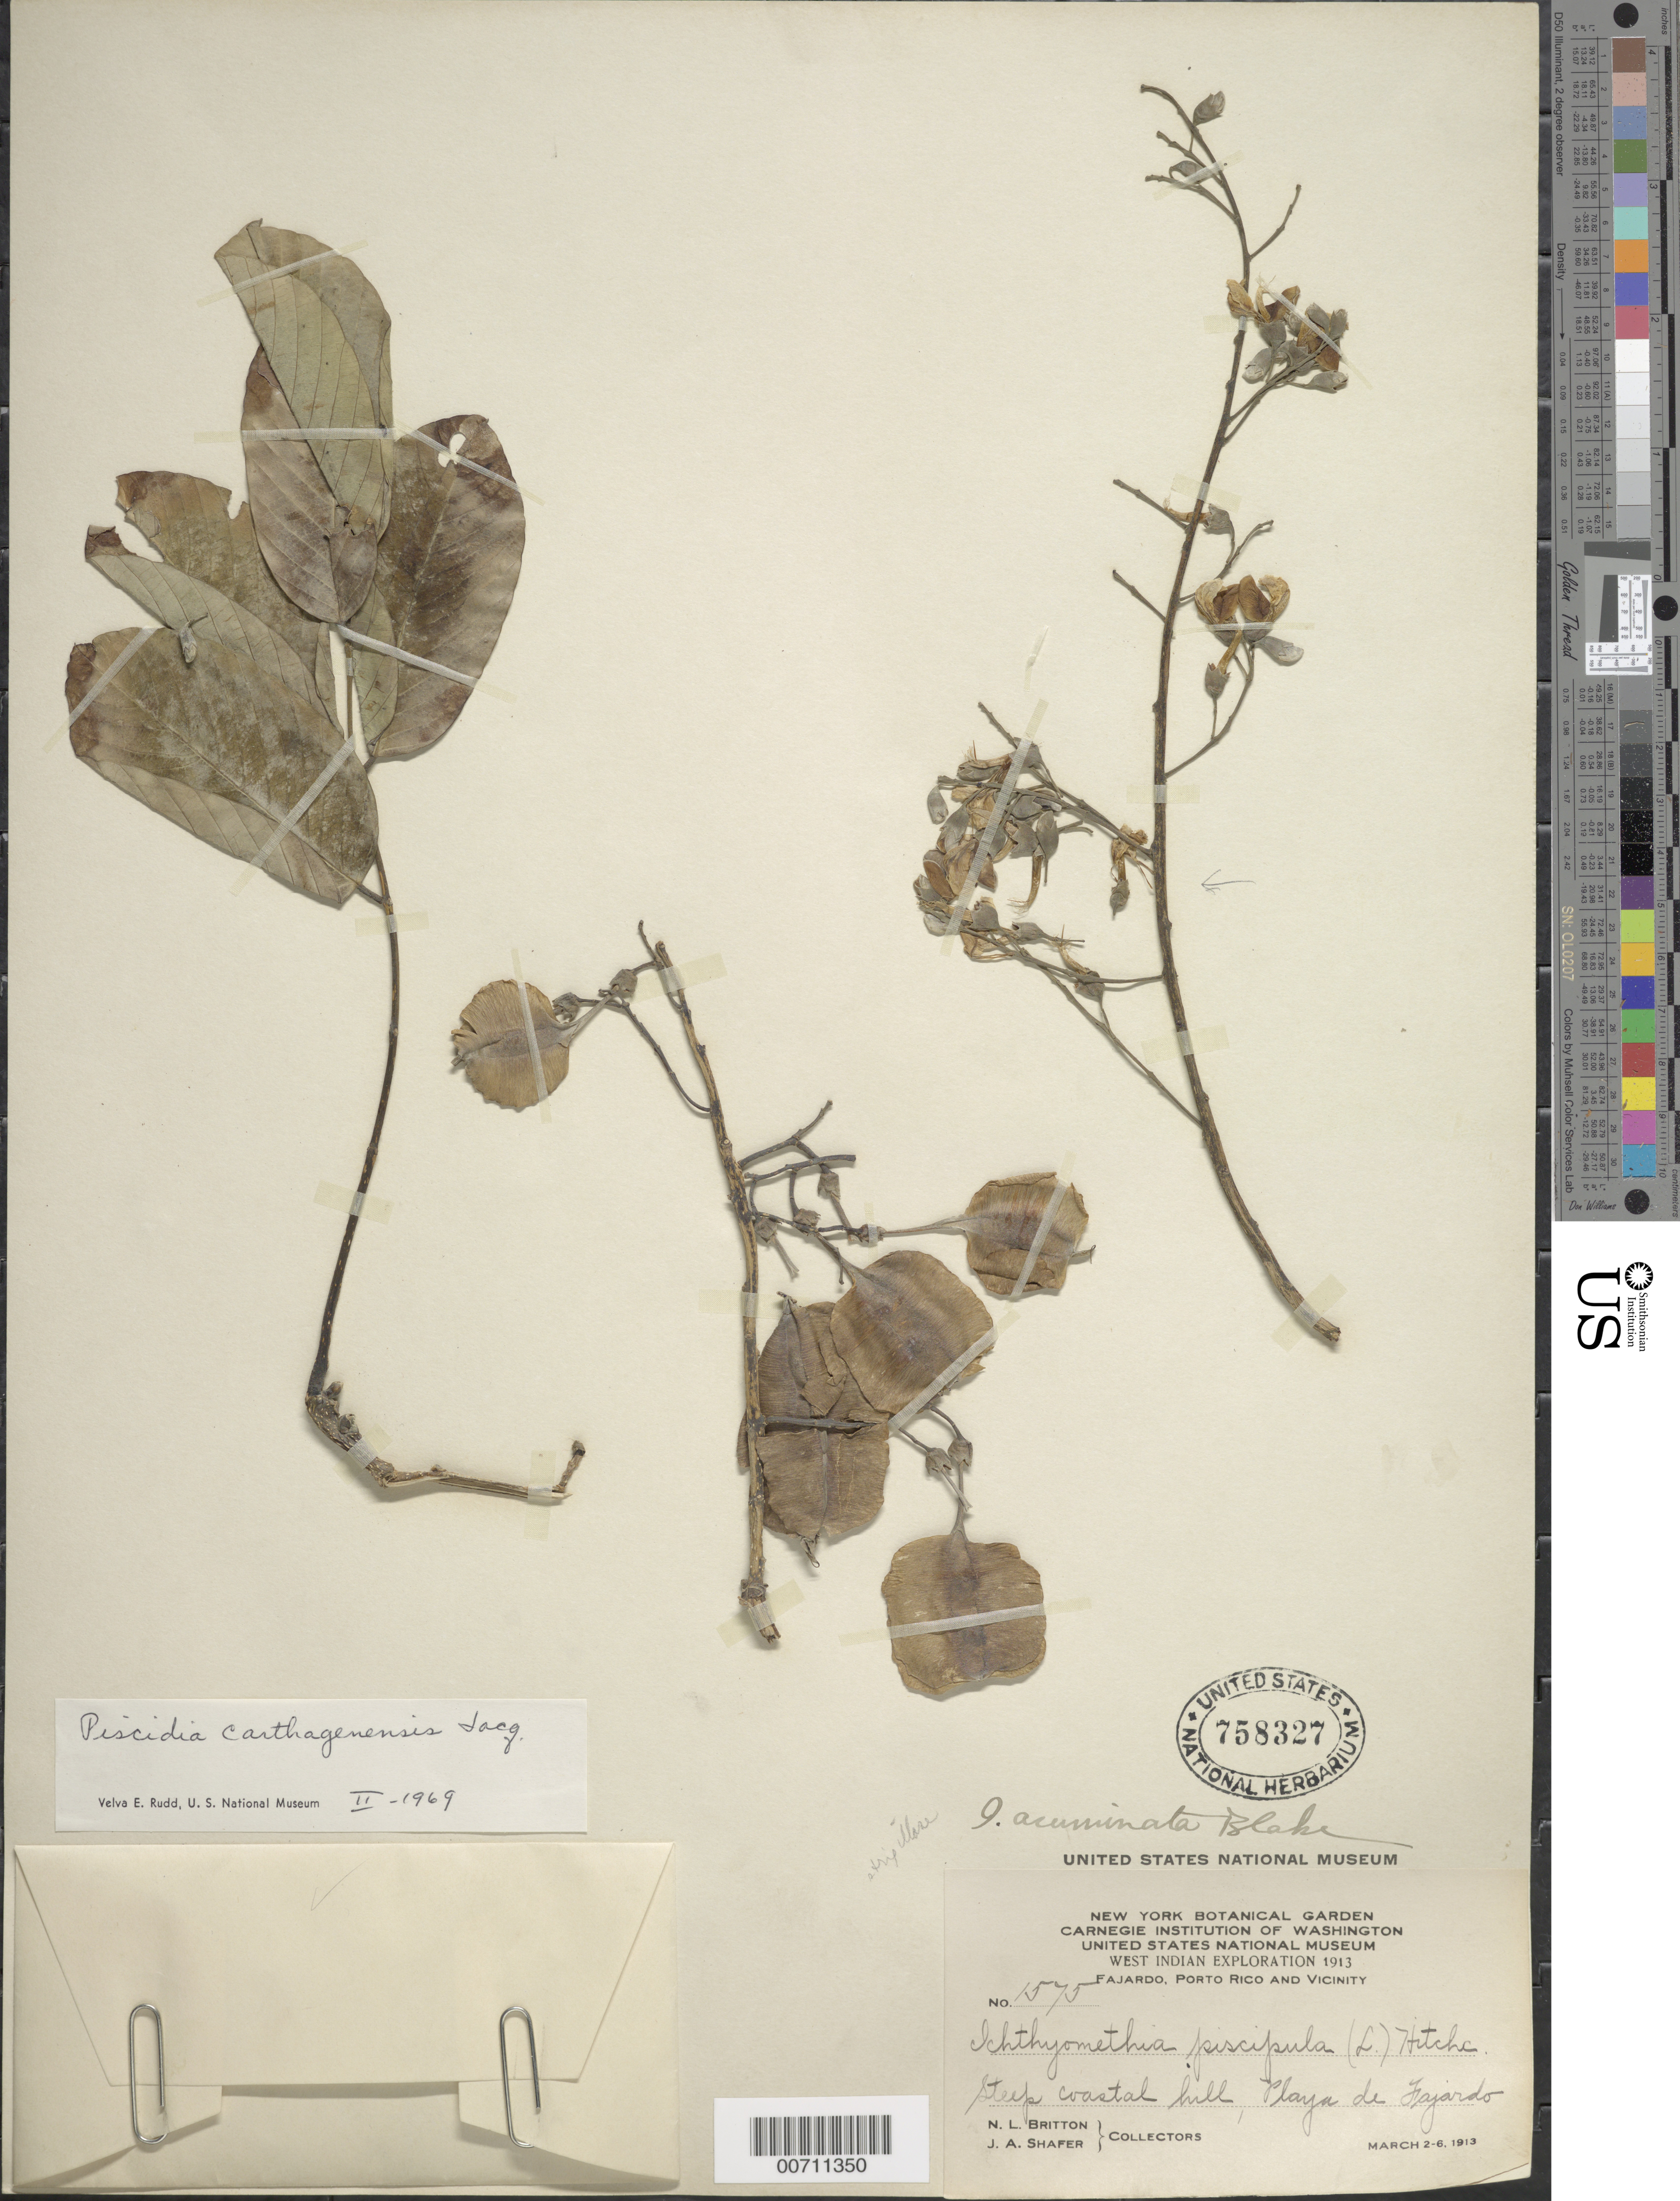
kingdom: Plantae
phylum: Tracheophyta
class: Magnoliopsida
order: Fabales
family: Fabaceae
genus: Piscidia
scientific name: Piscidia carthagenensis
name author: Jacq.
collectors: N. Britton & J. A. Shafer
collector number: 1575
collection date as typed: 02 Mar 1913 to 06 Mar 1913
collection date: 1913-03-02/1913-03-06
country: Puerto Rico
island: Greater Antilles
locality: Fajardo, Playa de Fajardo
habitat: Steep coastal hill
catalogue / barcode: US 758327